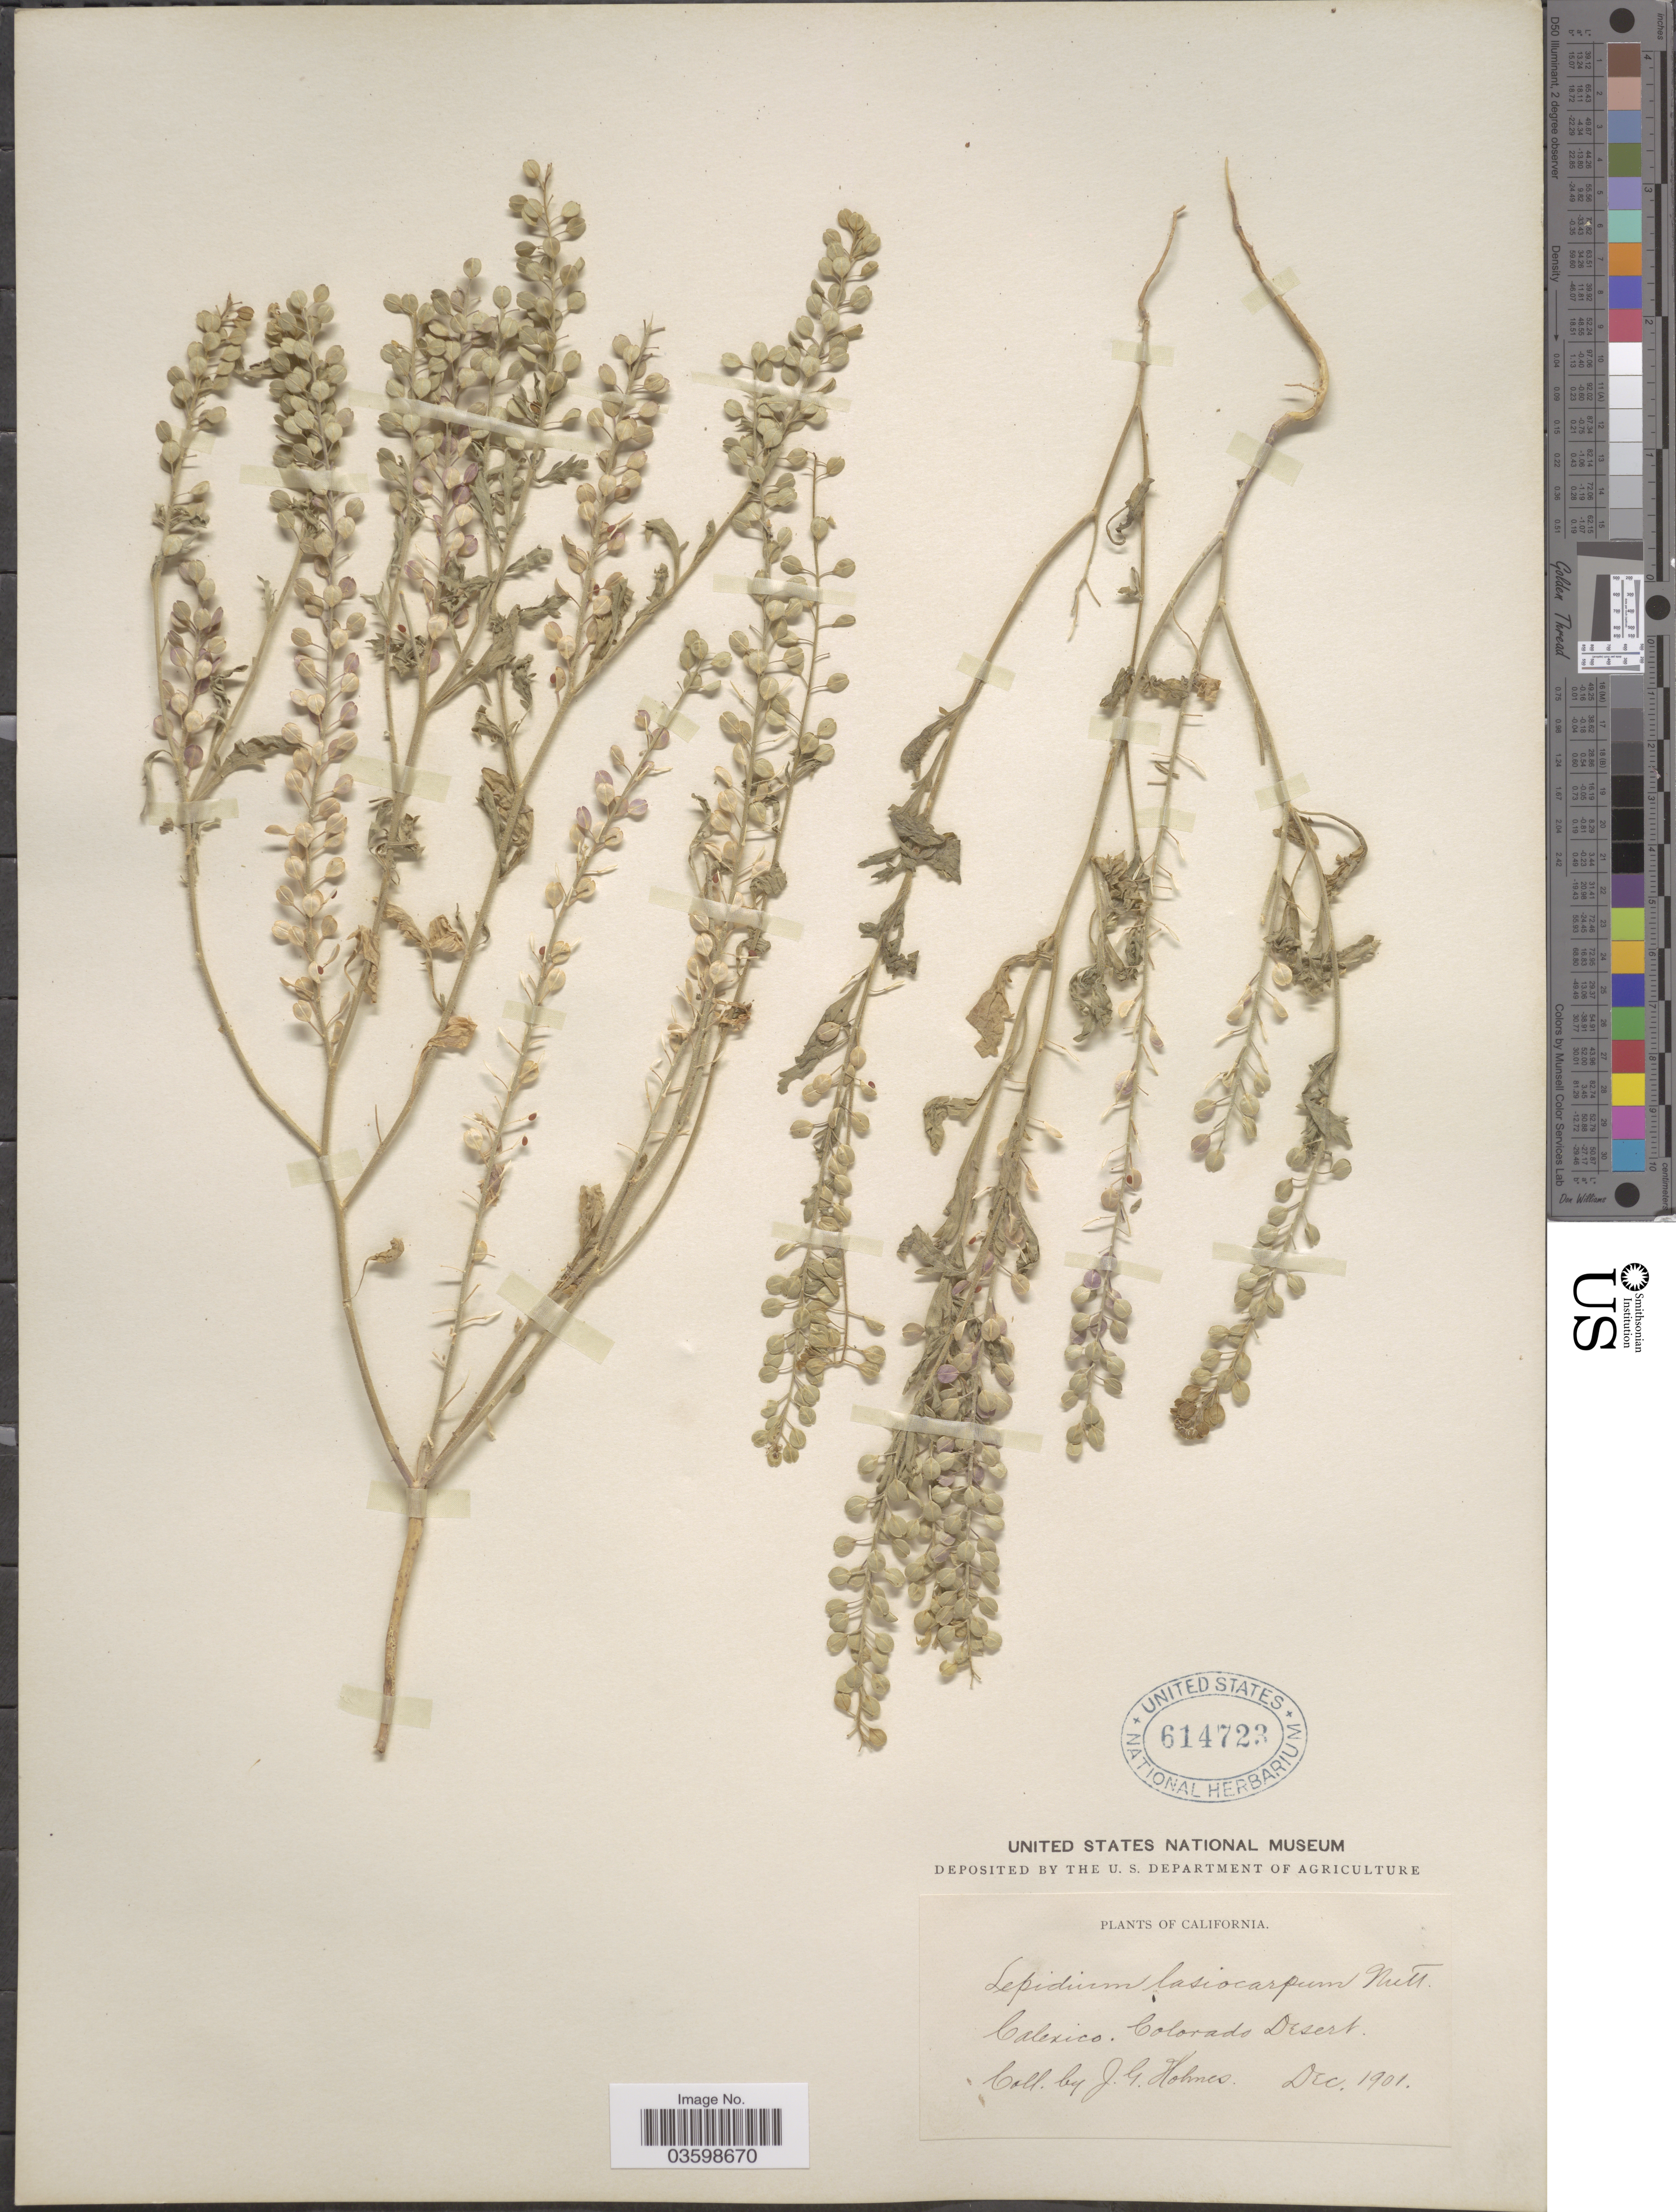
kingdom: Plantae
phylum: Tracheophyta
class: Magnoliopsida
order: Brassicales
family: Brassicaceae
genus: Lepidium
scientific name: Lepidium lasiocarpum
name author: Nutt.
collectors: J. Holmes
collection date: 1901-12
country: United States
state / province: California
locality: Calexico. Colorado Desert.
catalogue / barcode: US 614723